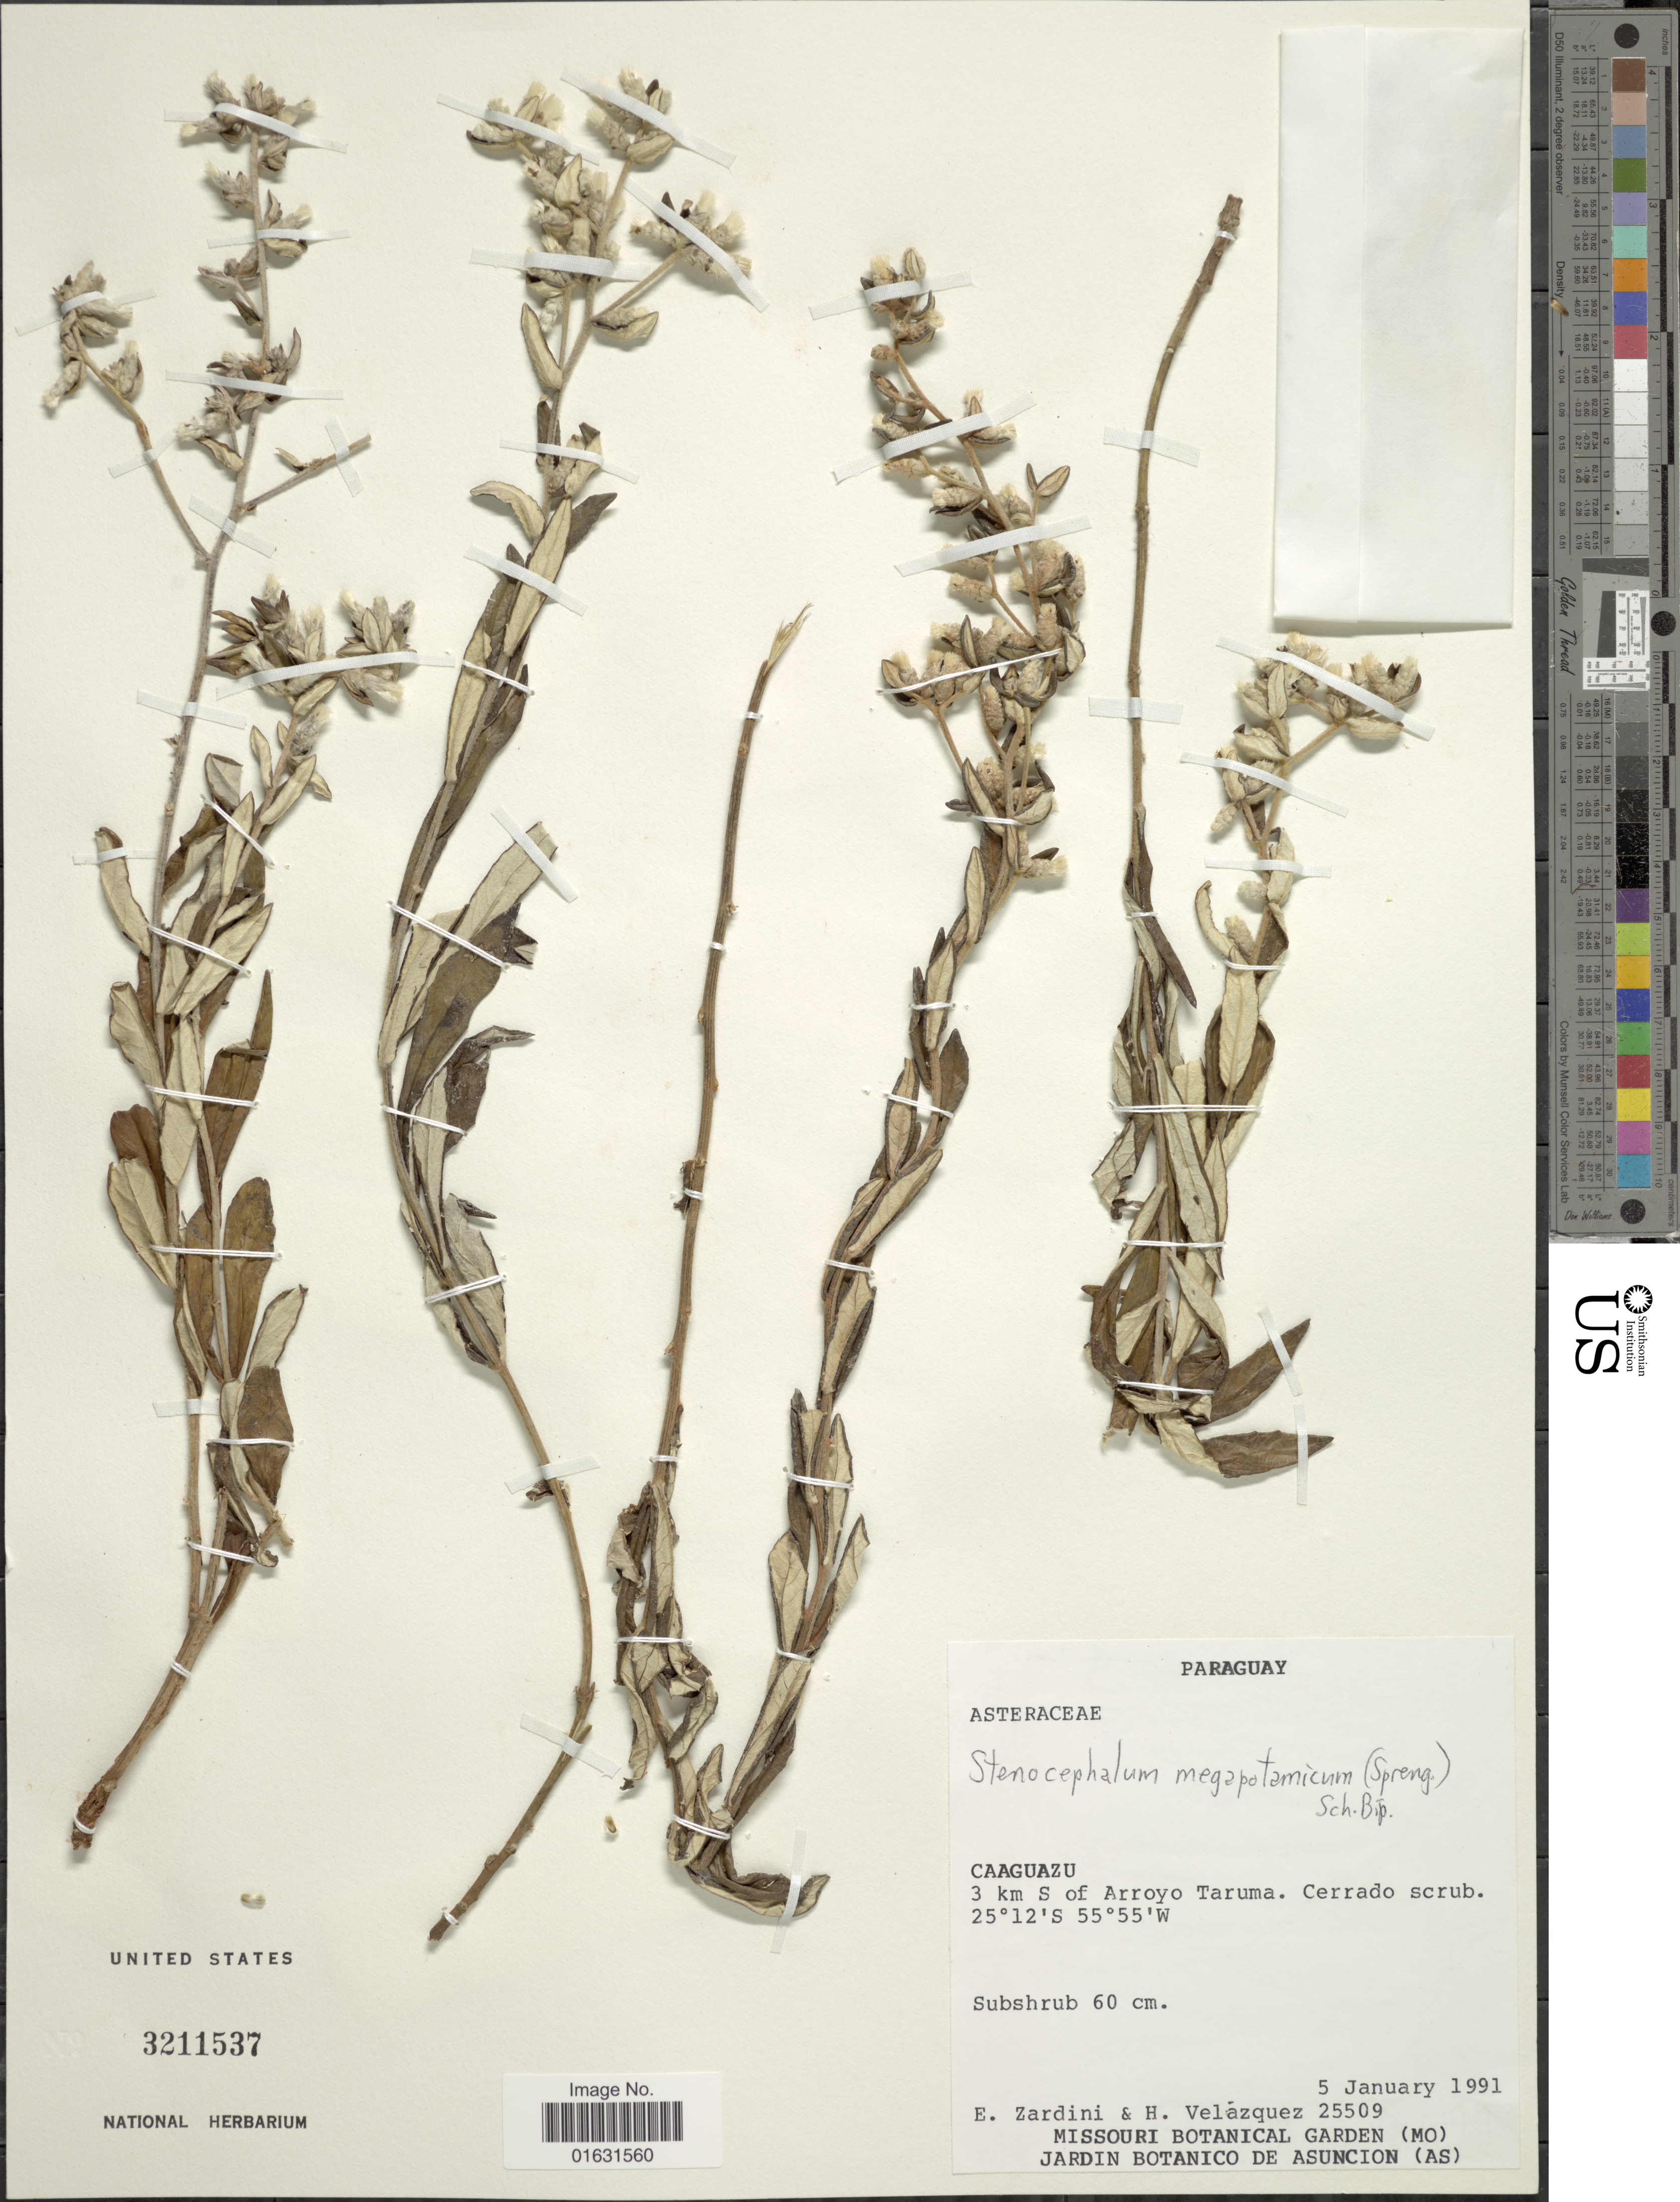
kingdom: Plantae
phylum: Tracheophyta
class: Magnoliopsida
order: Asterales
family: Asteraceae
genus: Stenocephalum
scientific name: Stenocephalum megapotamicum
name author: (Spreng.) Sch. Bip.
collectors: E. M. Zardini & H. Velázquez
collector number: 25509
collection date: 1991-05-05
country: Paraguay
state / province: Caaguazu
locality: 3 km S of Arroyo Taruma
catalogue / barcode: US 3211537